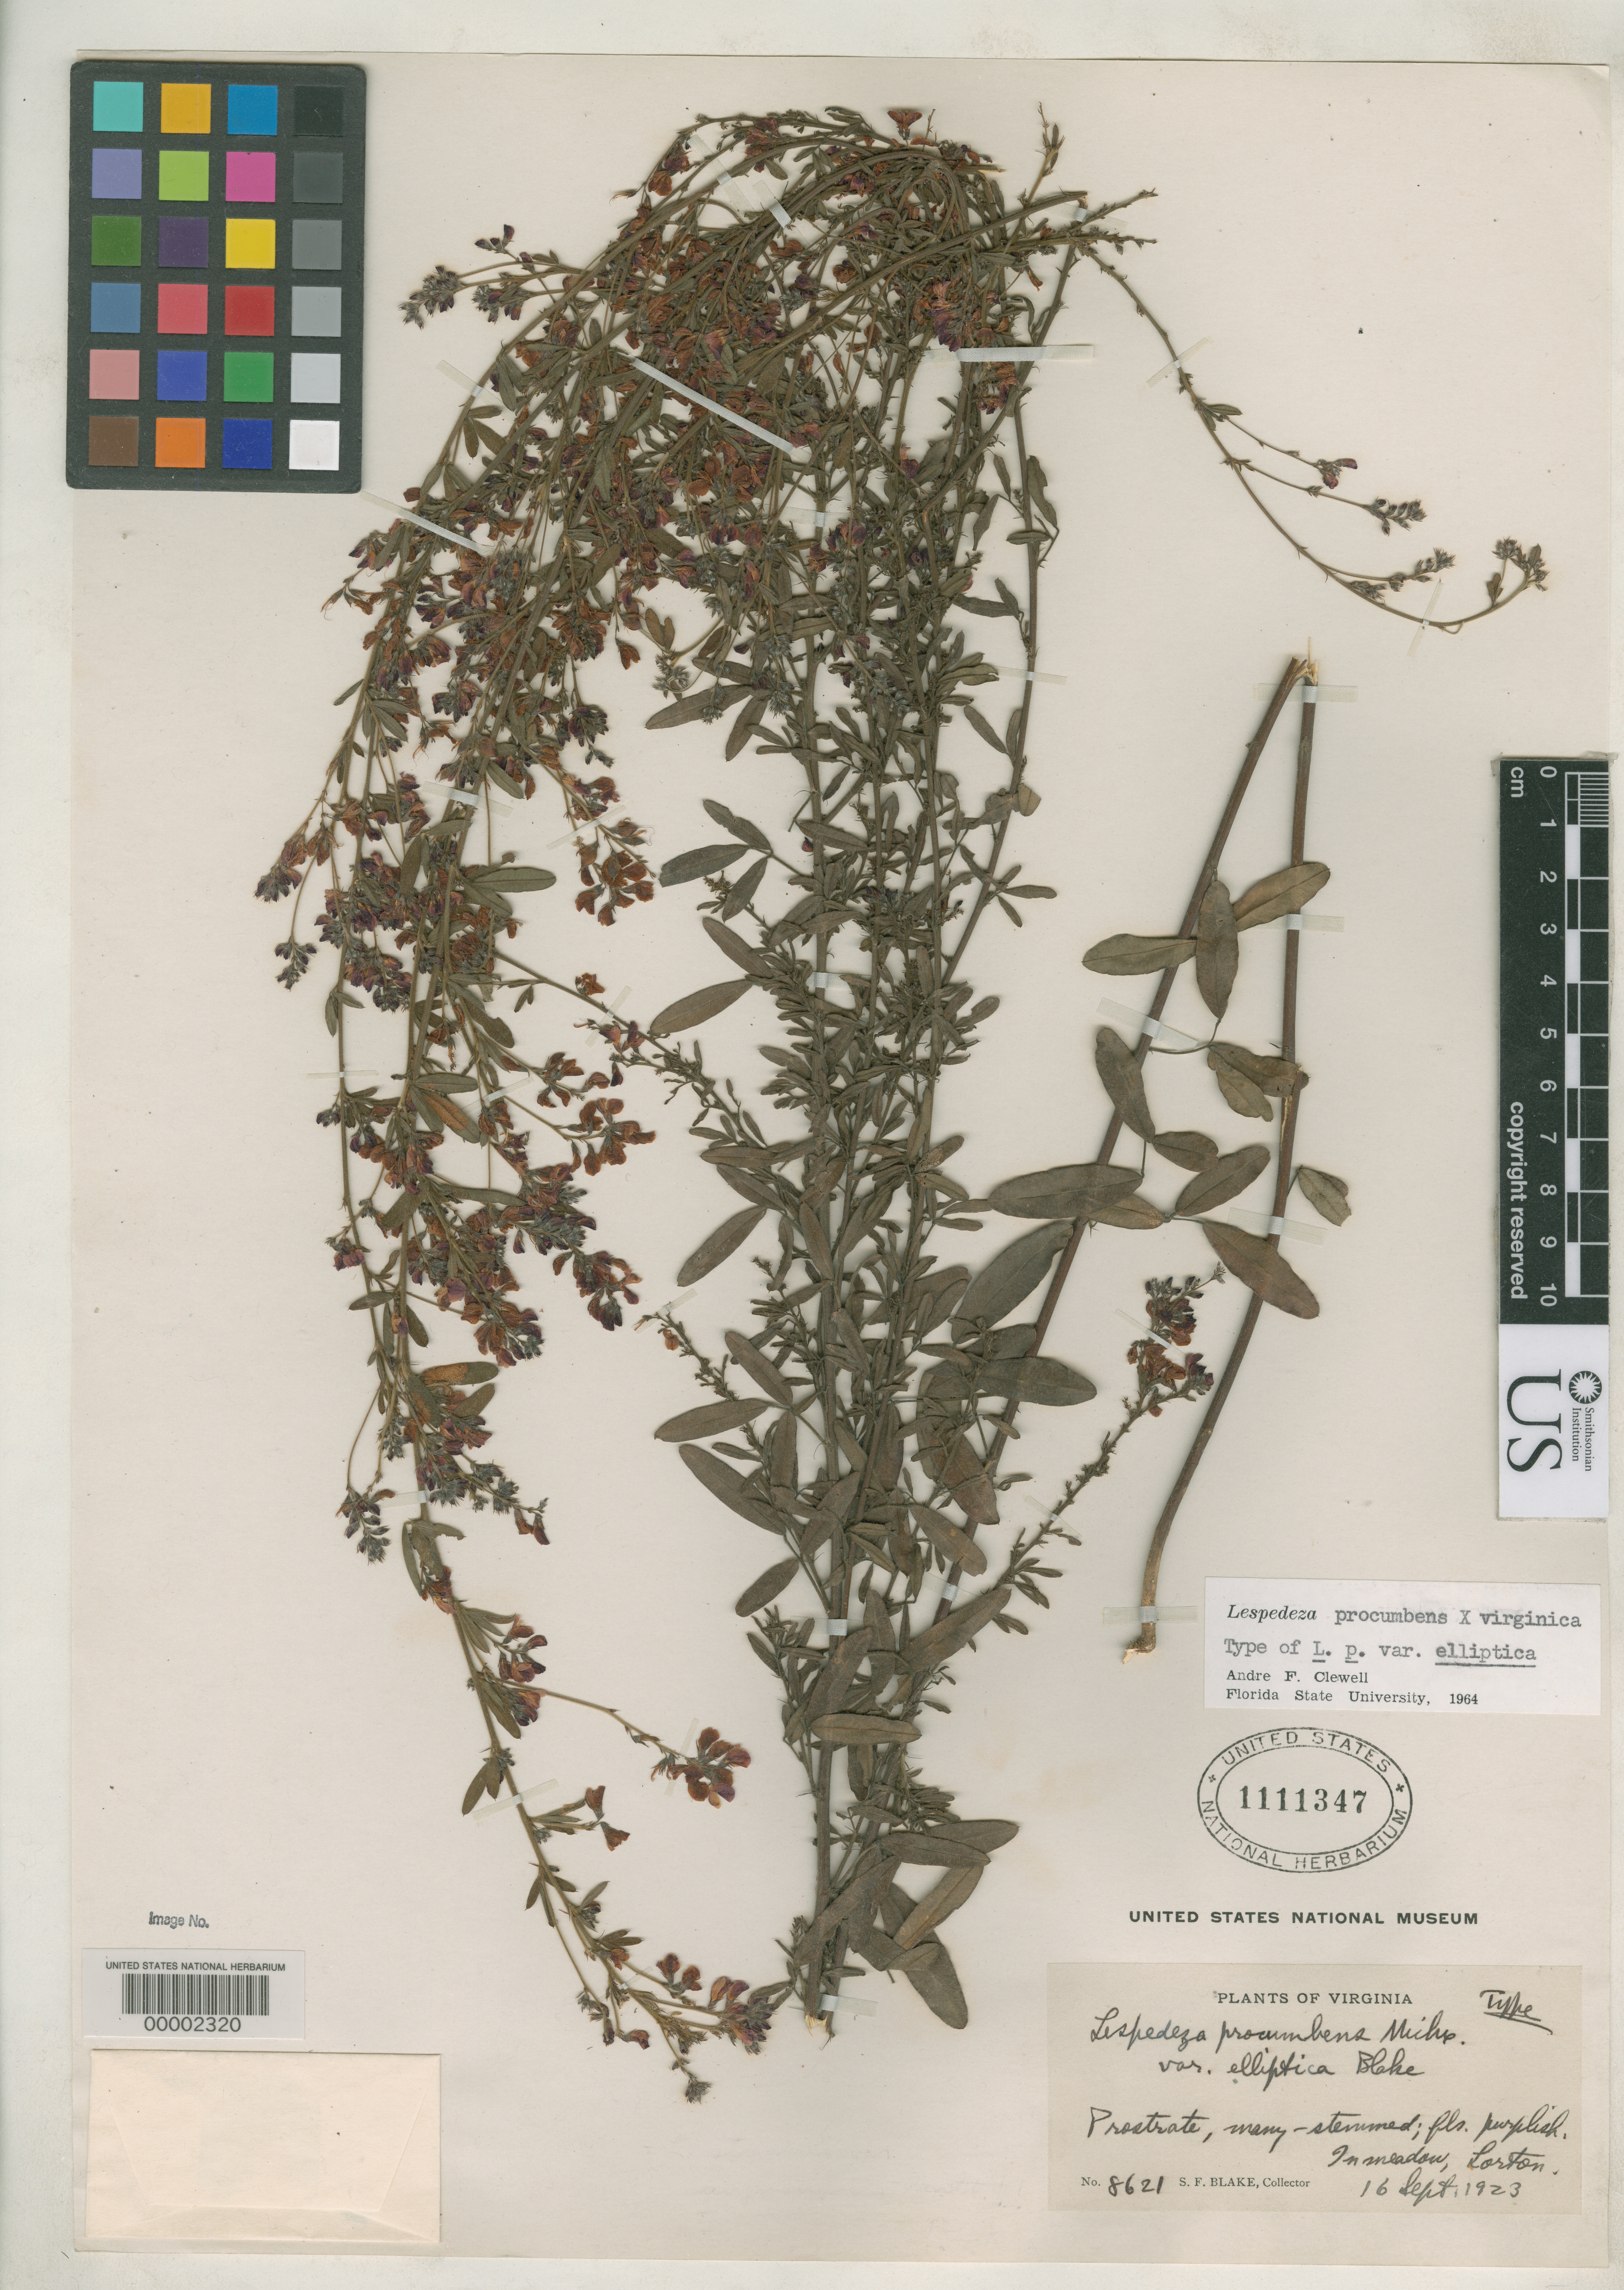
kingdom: Plantae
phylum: Tracheophyta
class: Magnoliopsida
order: Fabales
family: Fabaceae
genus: Lespedeza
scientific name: Lespedeza procumbens var. elliptica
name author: S.F. Blake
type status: Holotype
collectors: S. Blake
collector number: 8621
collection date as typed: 16 Sep 1923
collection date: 1923-09-16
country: United States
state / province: Virginia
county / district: Fairfax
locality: Near Lorton.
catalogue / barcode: US 1111347